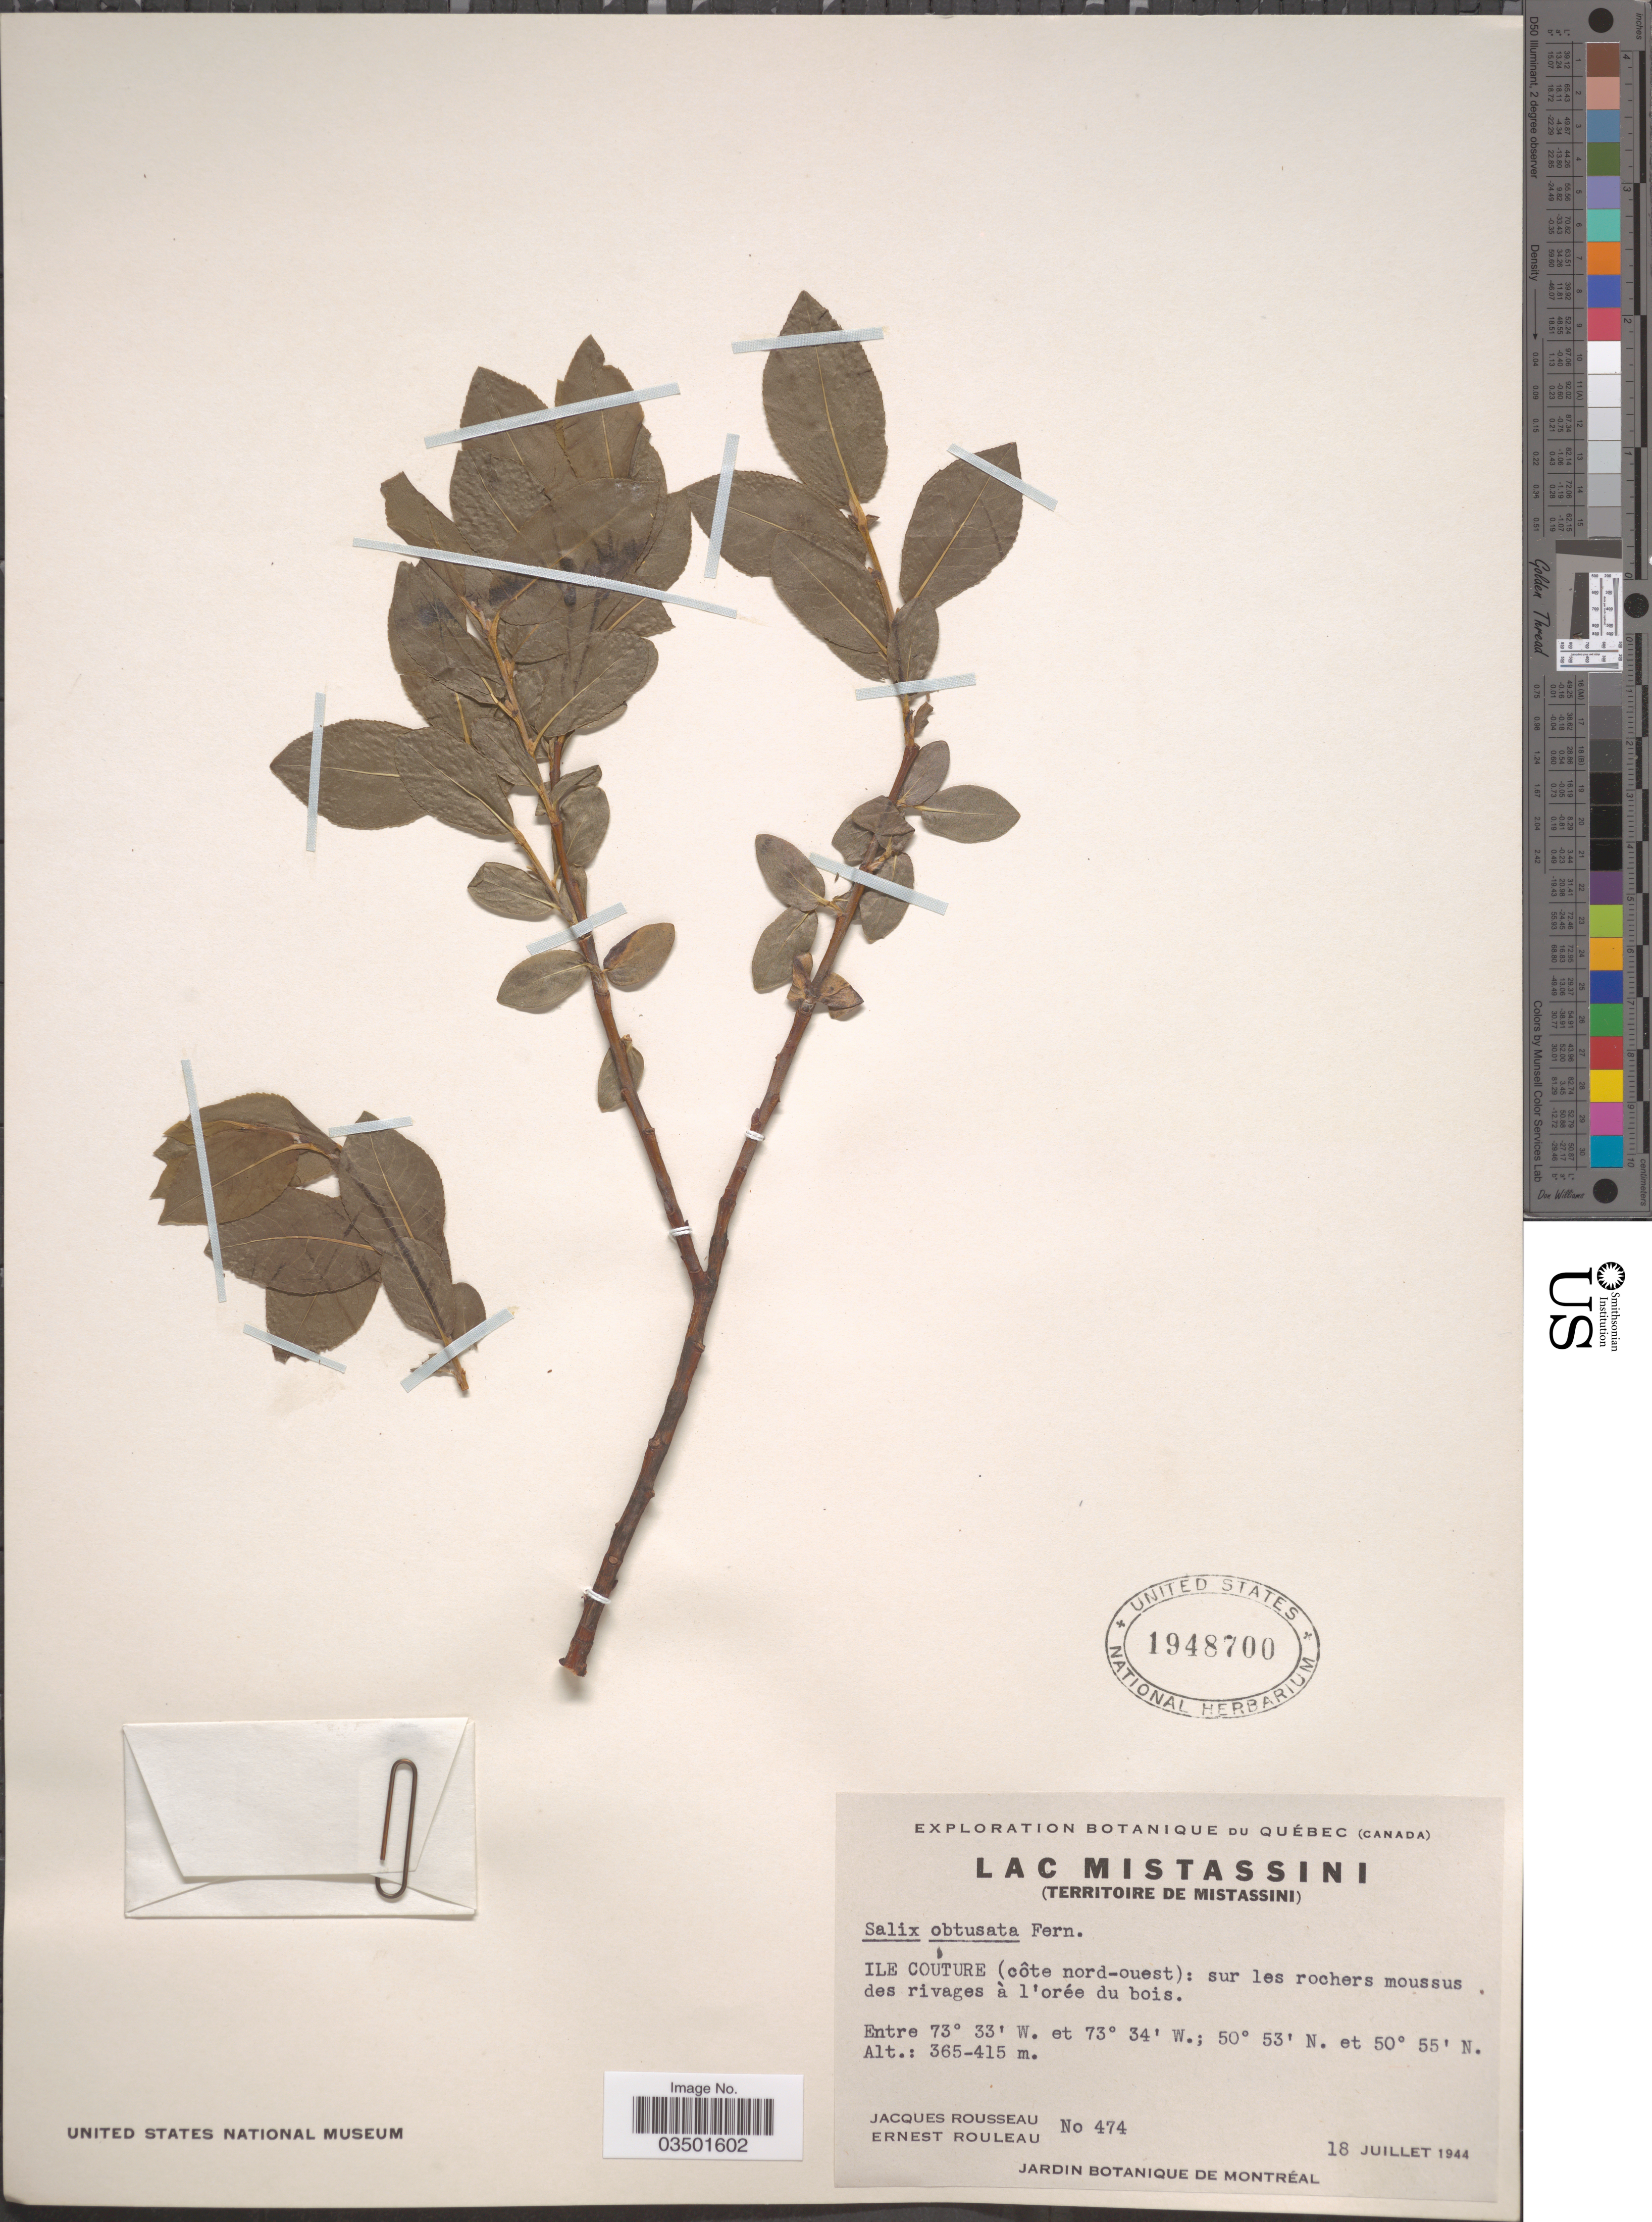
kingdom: Plantae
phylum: Tracheophyta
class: Magnoliopsida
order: Malpighiales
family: Salicaceae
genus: Salix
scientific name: Salix obtusata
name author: Fernald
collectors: J. Rousseau & E. Rouleau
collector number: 474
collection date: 1944-07-18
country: Canada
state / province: Quebec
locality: Lac Mistassini (Territoire de Mistassini). Ile Couture (côte nord-ouest): sur les rochers moussus des rivages à l'orée du bois.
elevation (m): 365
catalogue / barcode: US 1948700